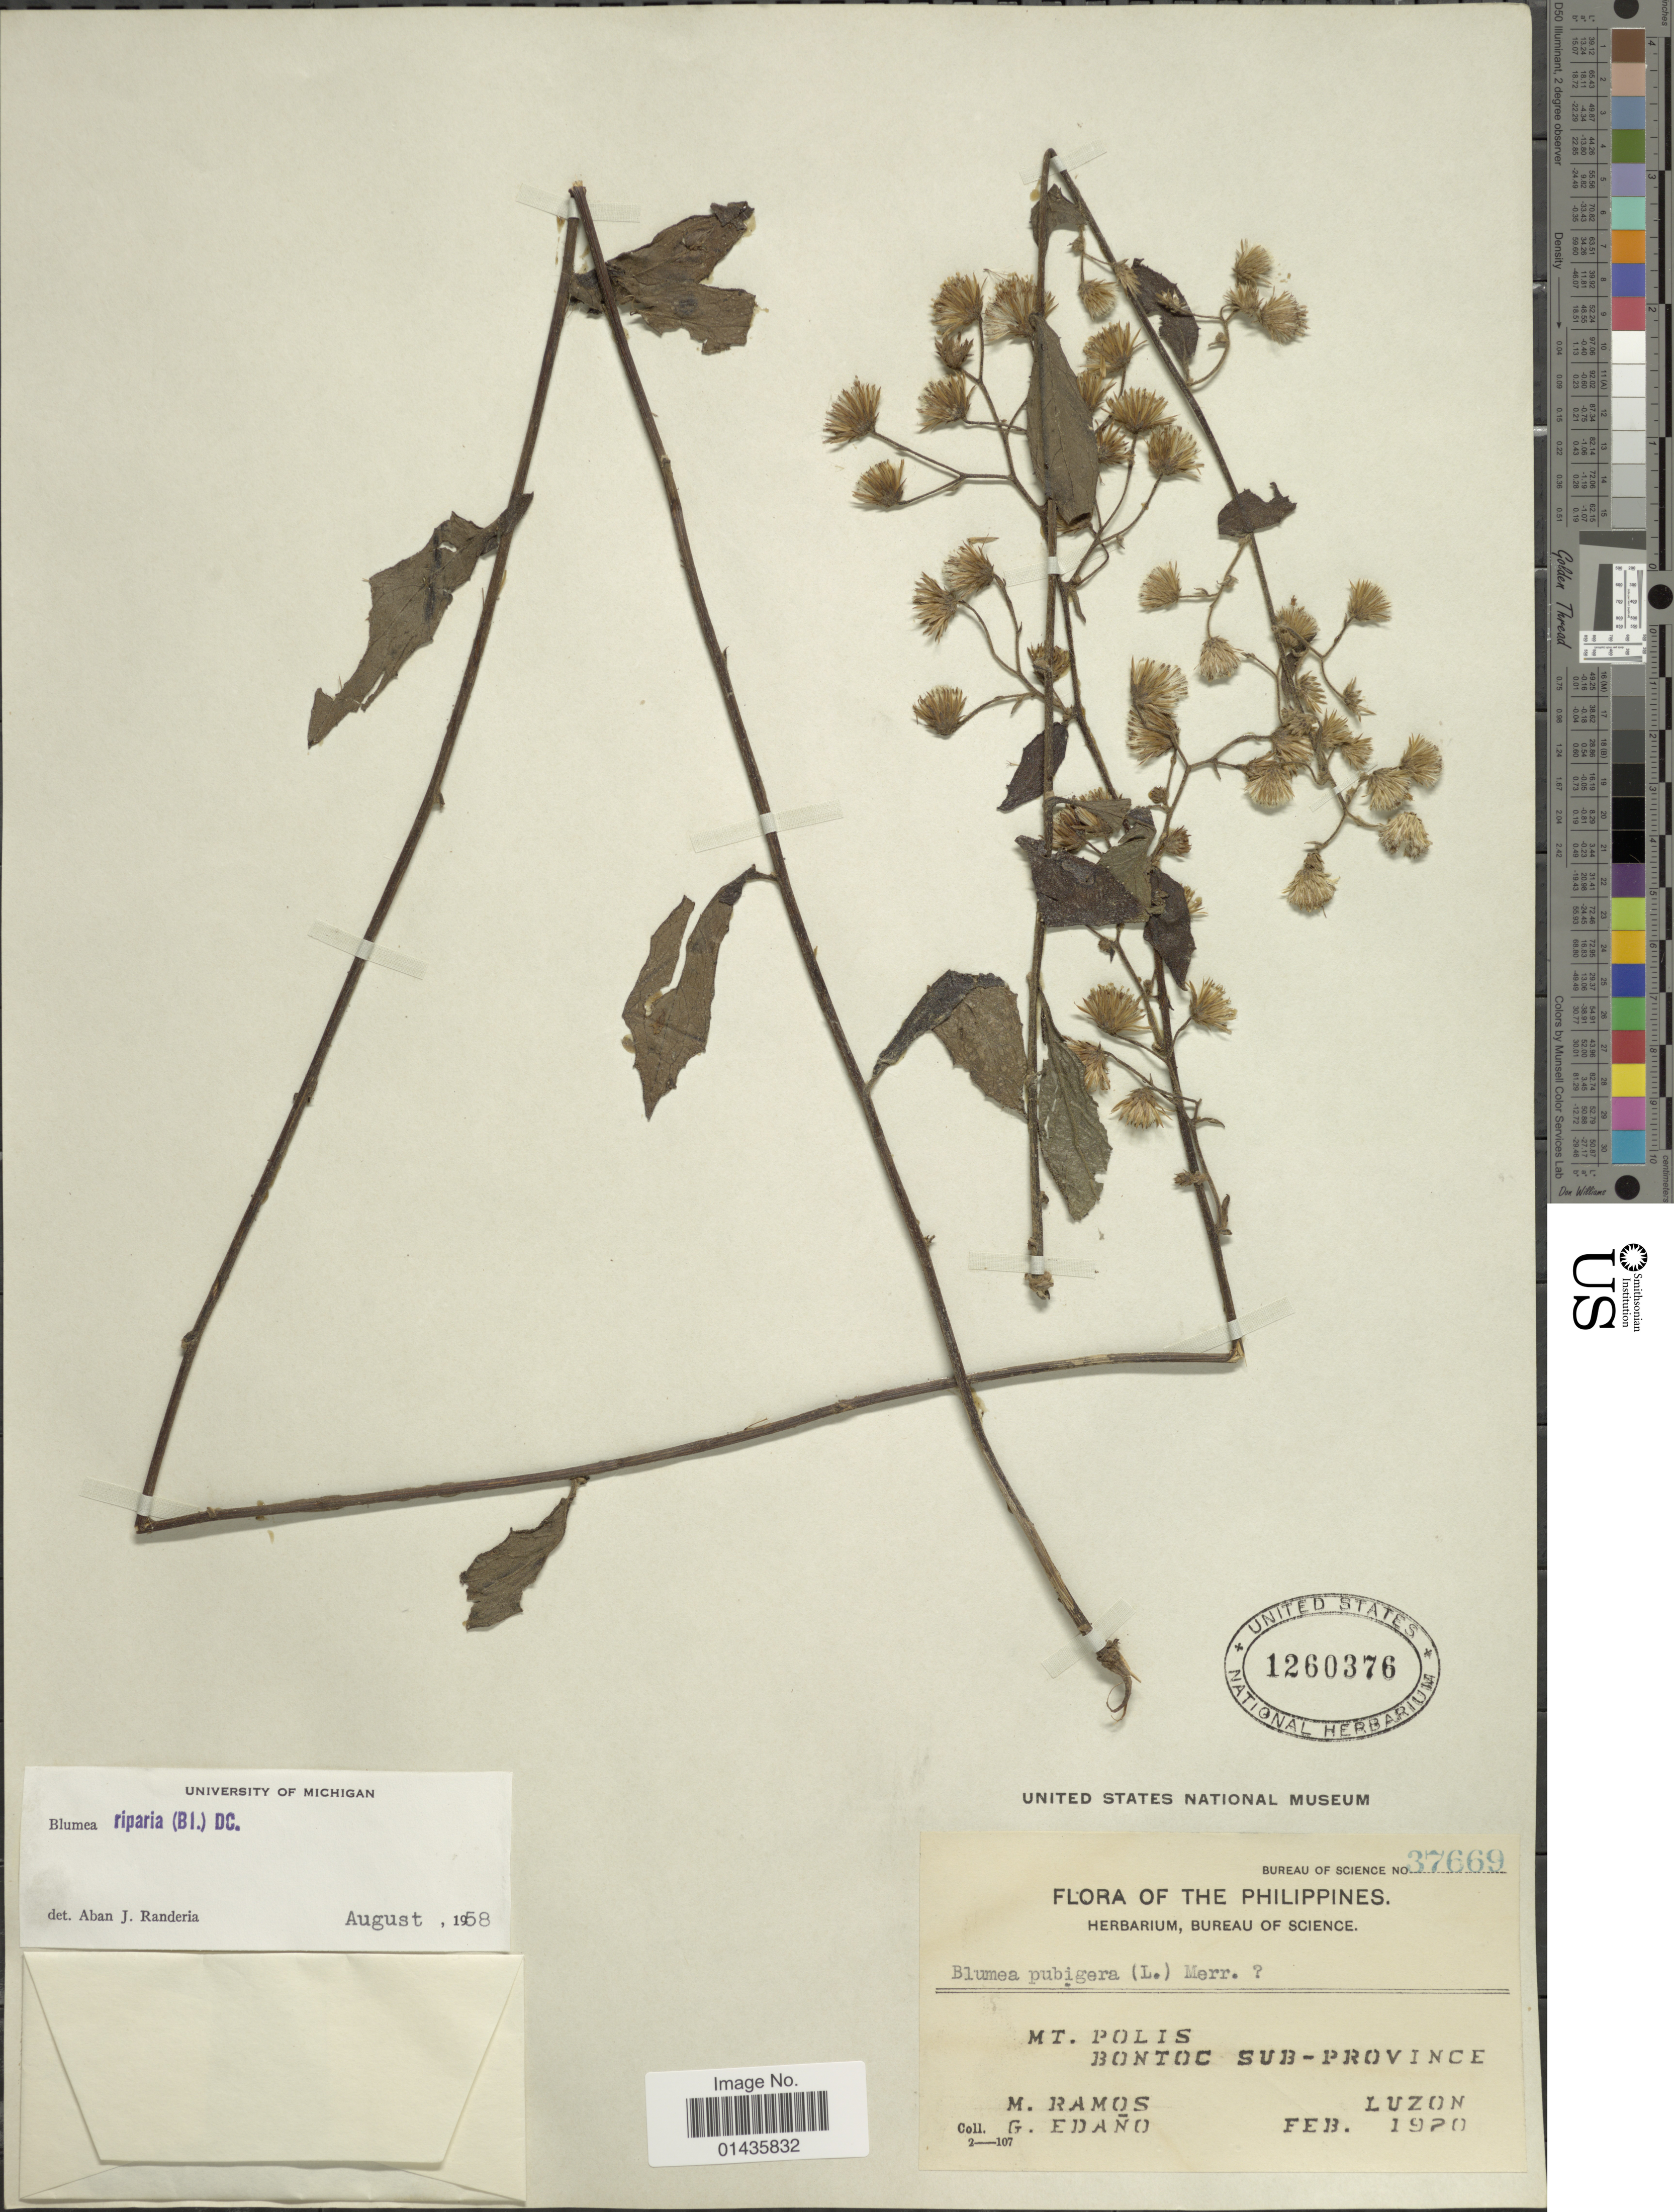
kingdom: Plantae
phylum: Tracheophyta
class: Magnoliopsida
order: Asterales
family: Asteraceae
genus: Blumea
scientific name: Blumea riparia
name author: (Blume) DC.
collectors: M. Ramos & G. Edaño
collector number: Bureau of Science 37669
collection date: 1920-02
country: Philippines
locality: Mt. Polis, Bontoc Sub-Province, Luzon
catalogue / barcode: US 1260376